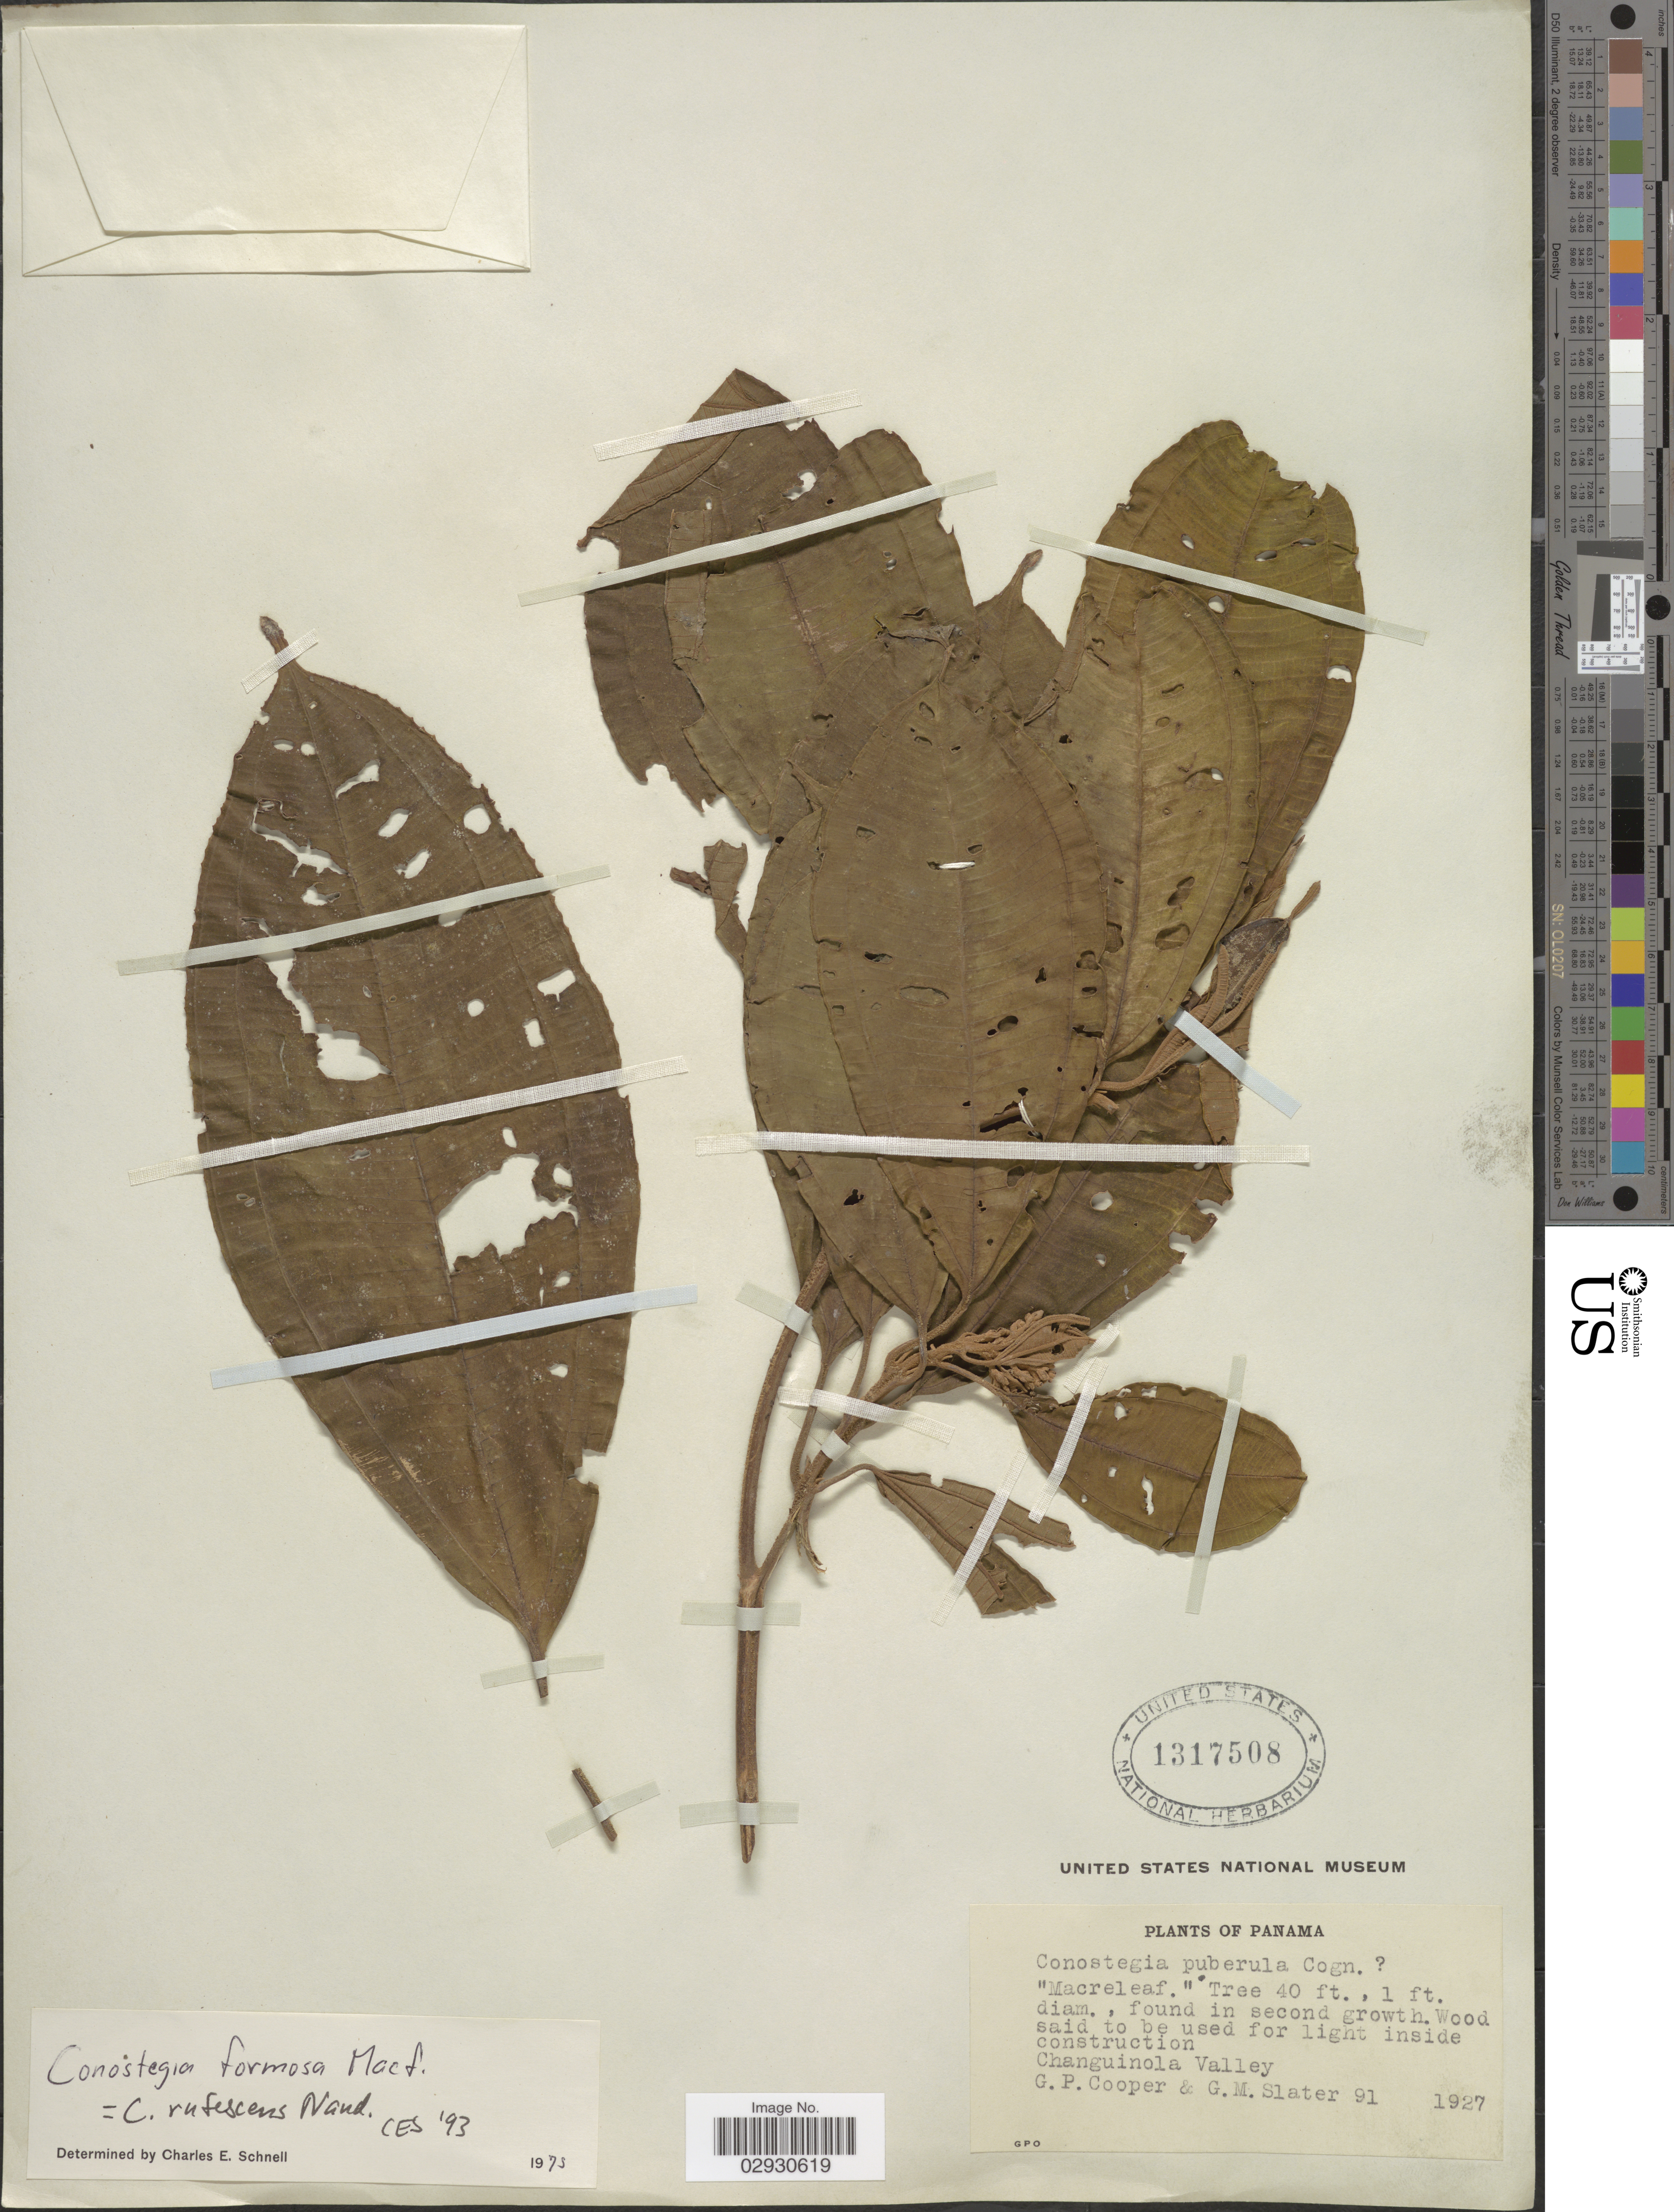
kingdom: Plantae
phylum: Tracheophyta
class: Magnoliopsida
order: Myrtales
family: Melastomataceae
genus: Conostegia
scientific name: Conostegia rufescens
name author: Naudin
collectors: G. Cooper & G. Slater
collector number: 91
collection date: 1927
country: Panama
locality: Changuinola Valley.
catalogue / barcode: US 1317508